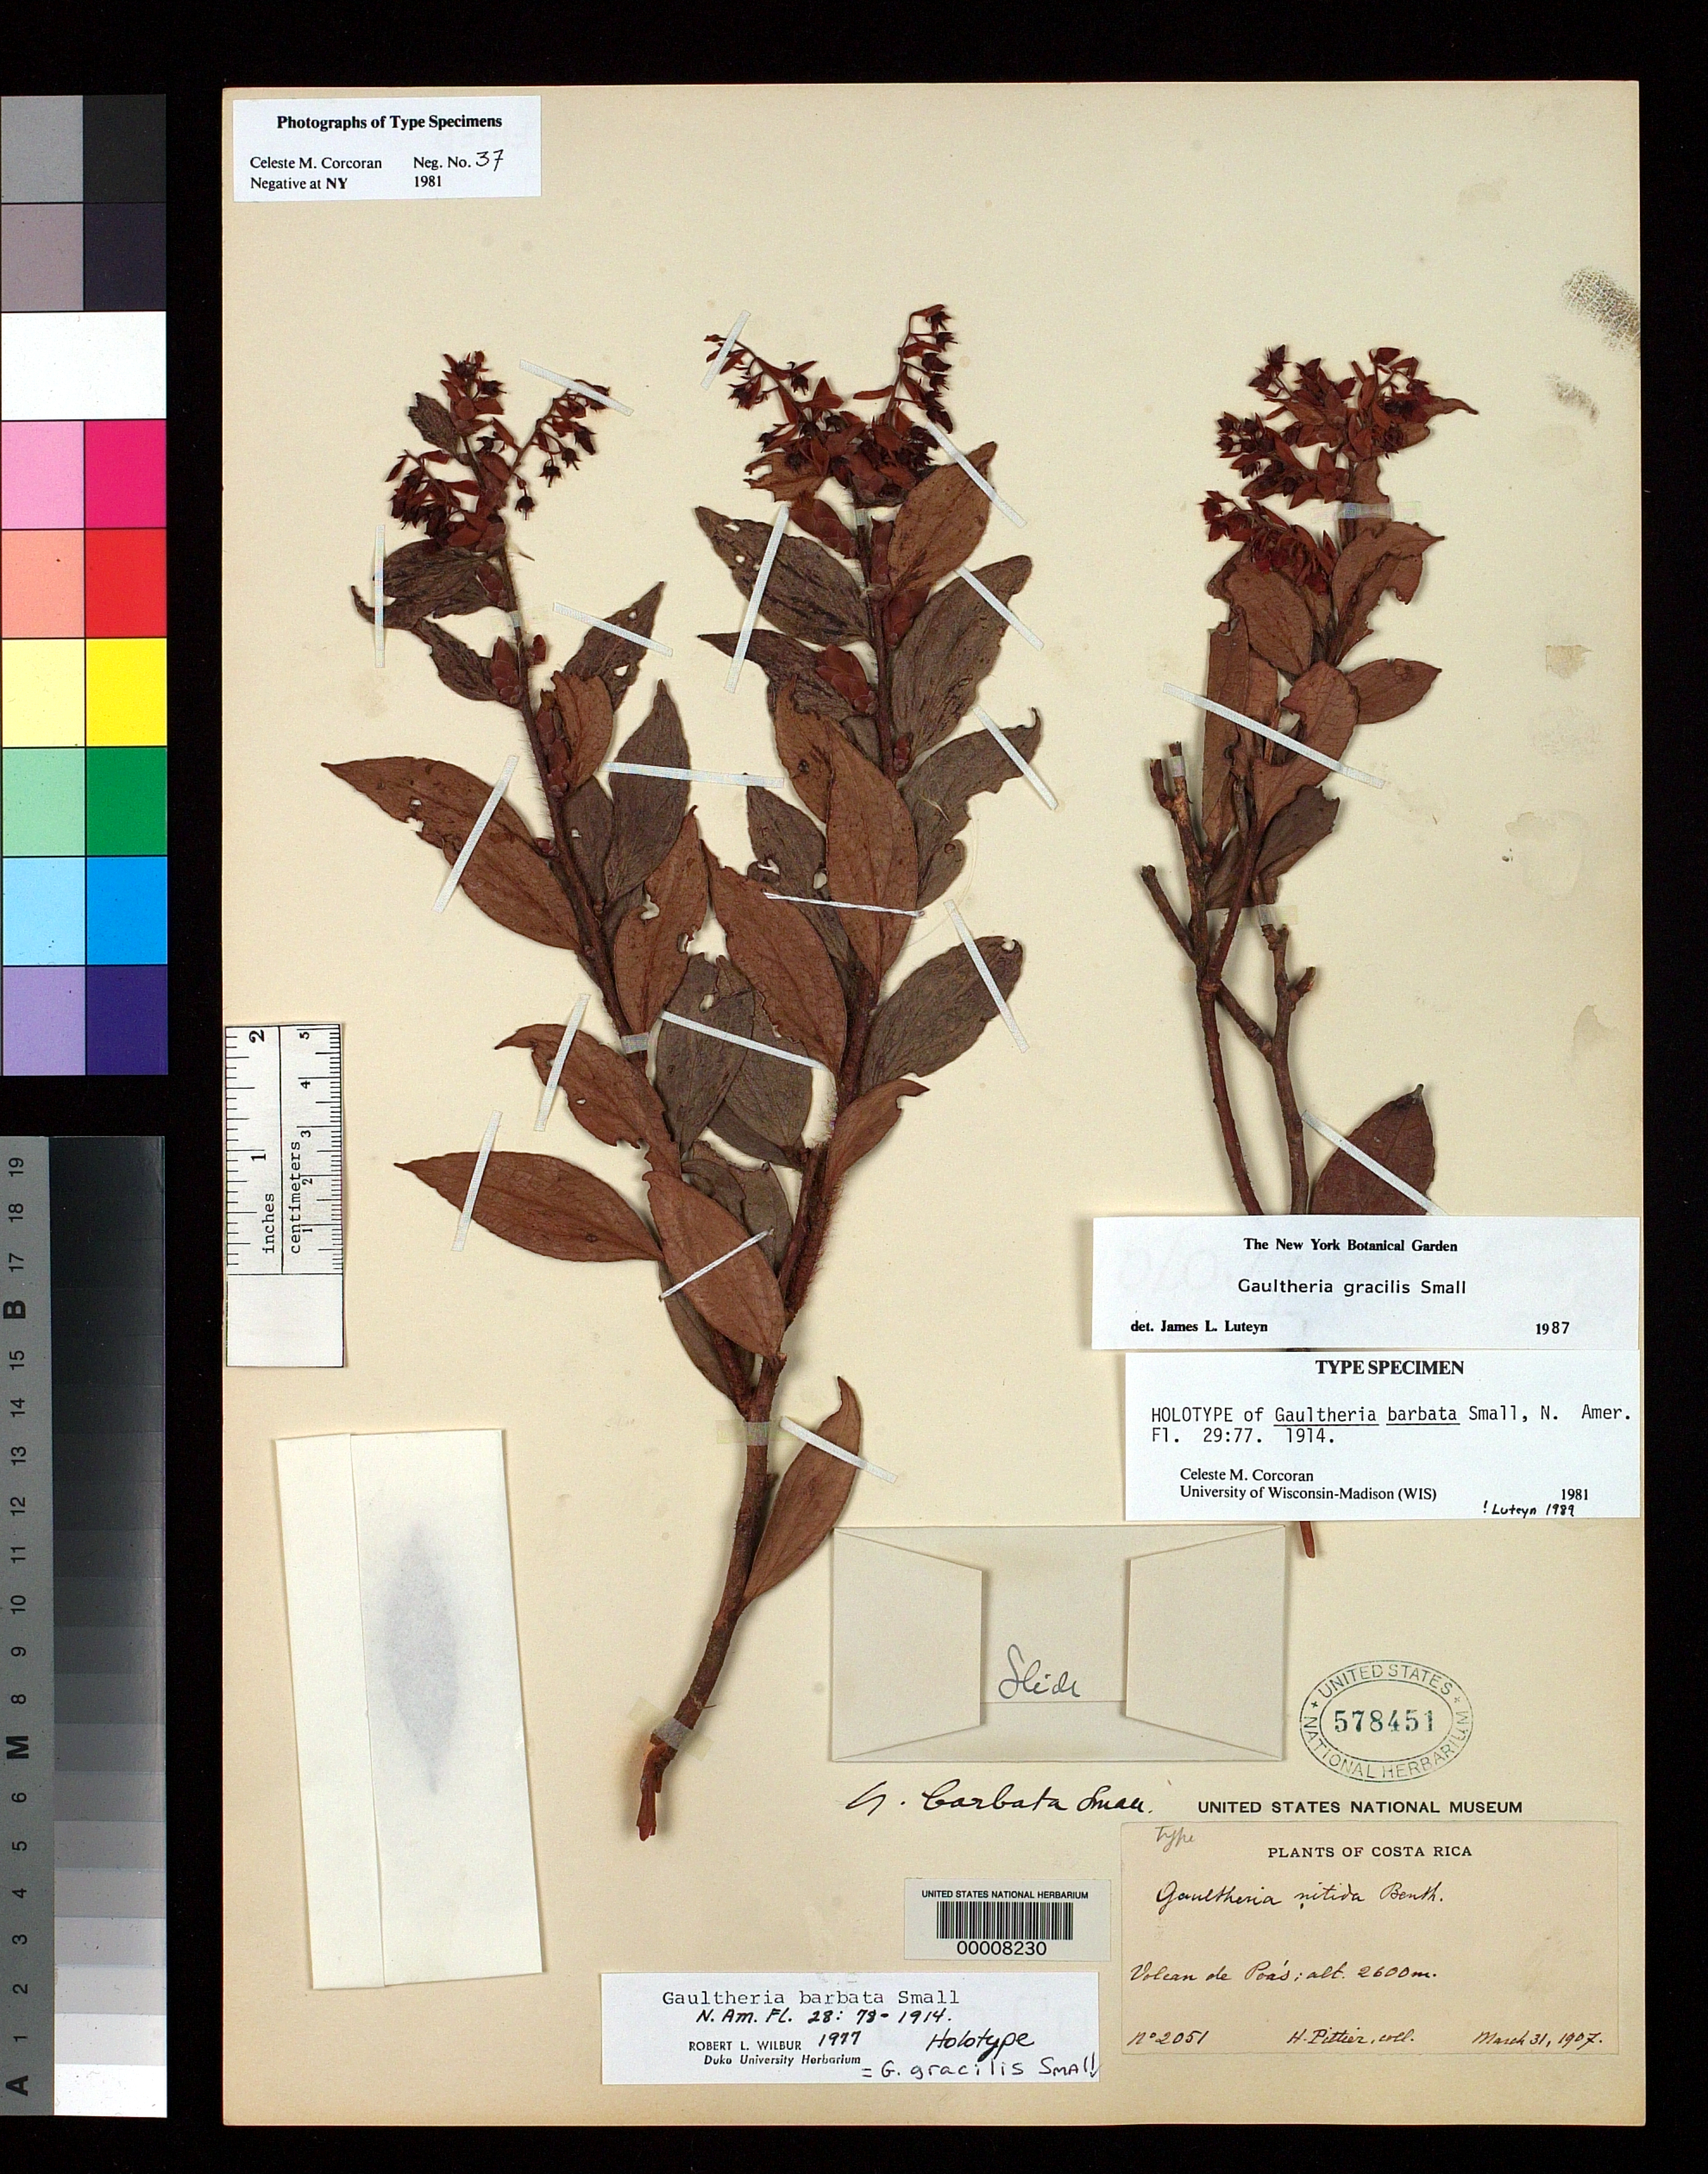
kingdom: Plantae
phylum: Tracheophyta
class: Magnoliopsida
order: Ericales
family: Ericaceae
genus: Gaultheria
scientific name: Gaultheria barbata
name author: Small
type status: Holotype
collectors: H. F. Pittier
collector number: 2051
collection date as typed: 31 Mar 1907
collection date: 1907-03-31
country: Costa Rica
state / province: San José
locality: Vocano Poas.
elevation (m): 2600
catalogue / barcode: US 578451